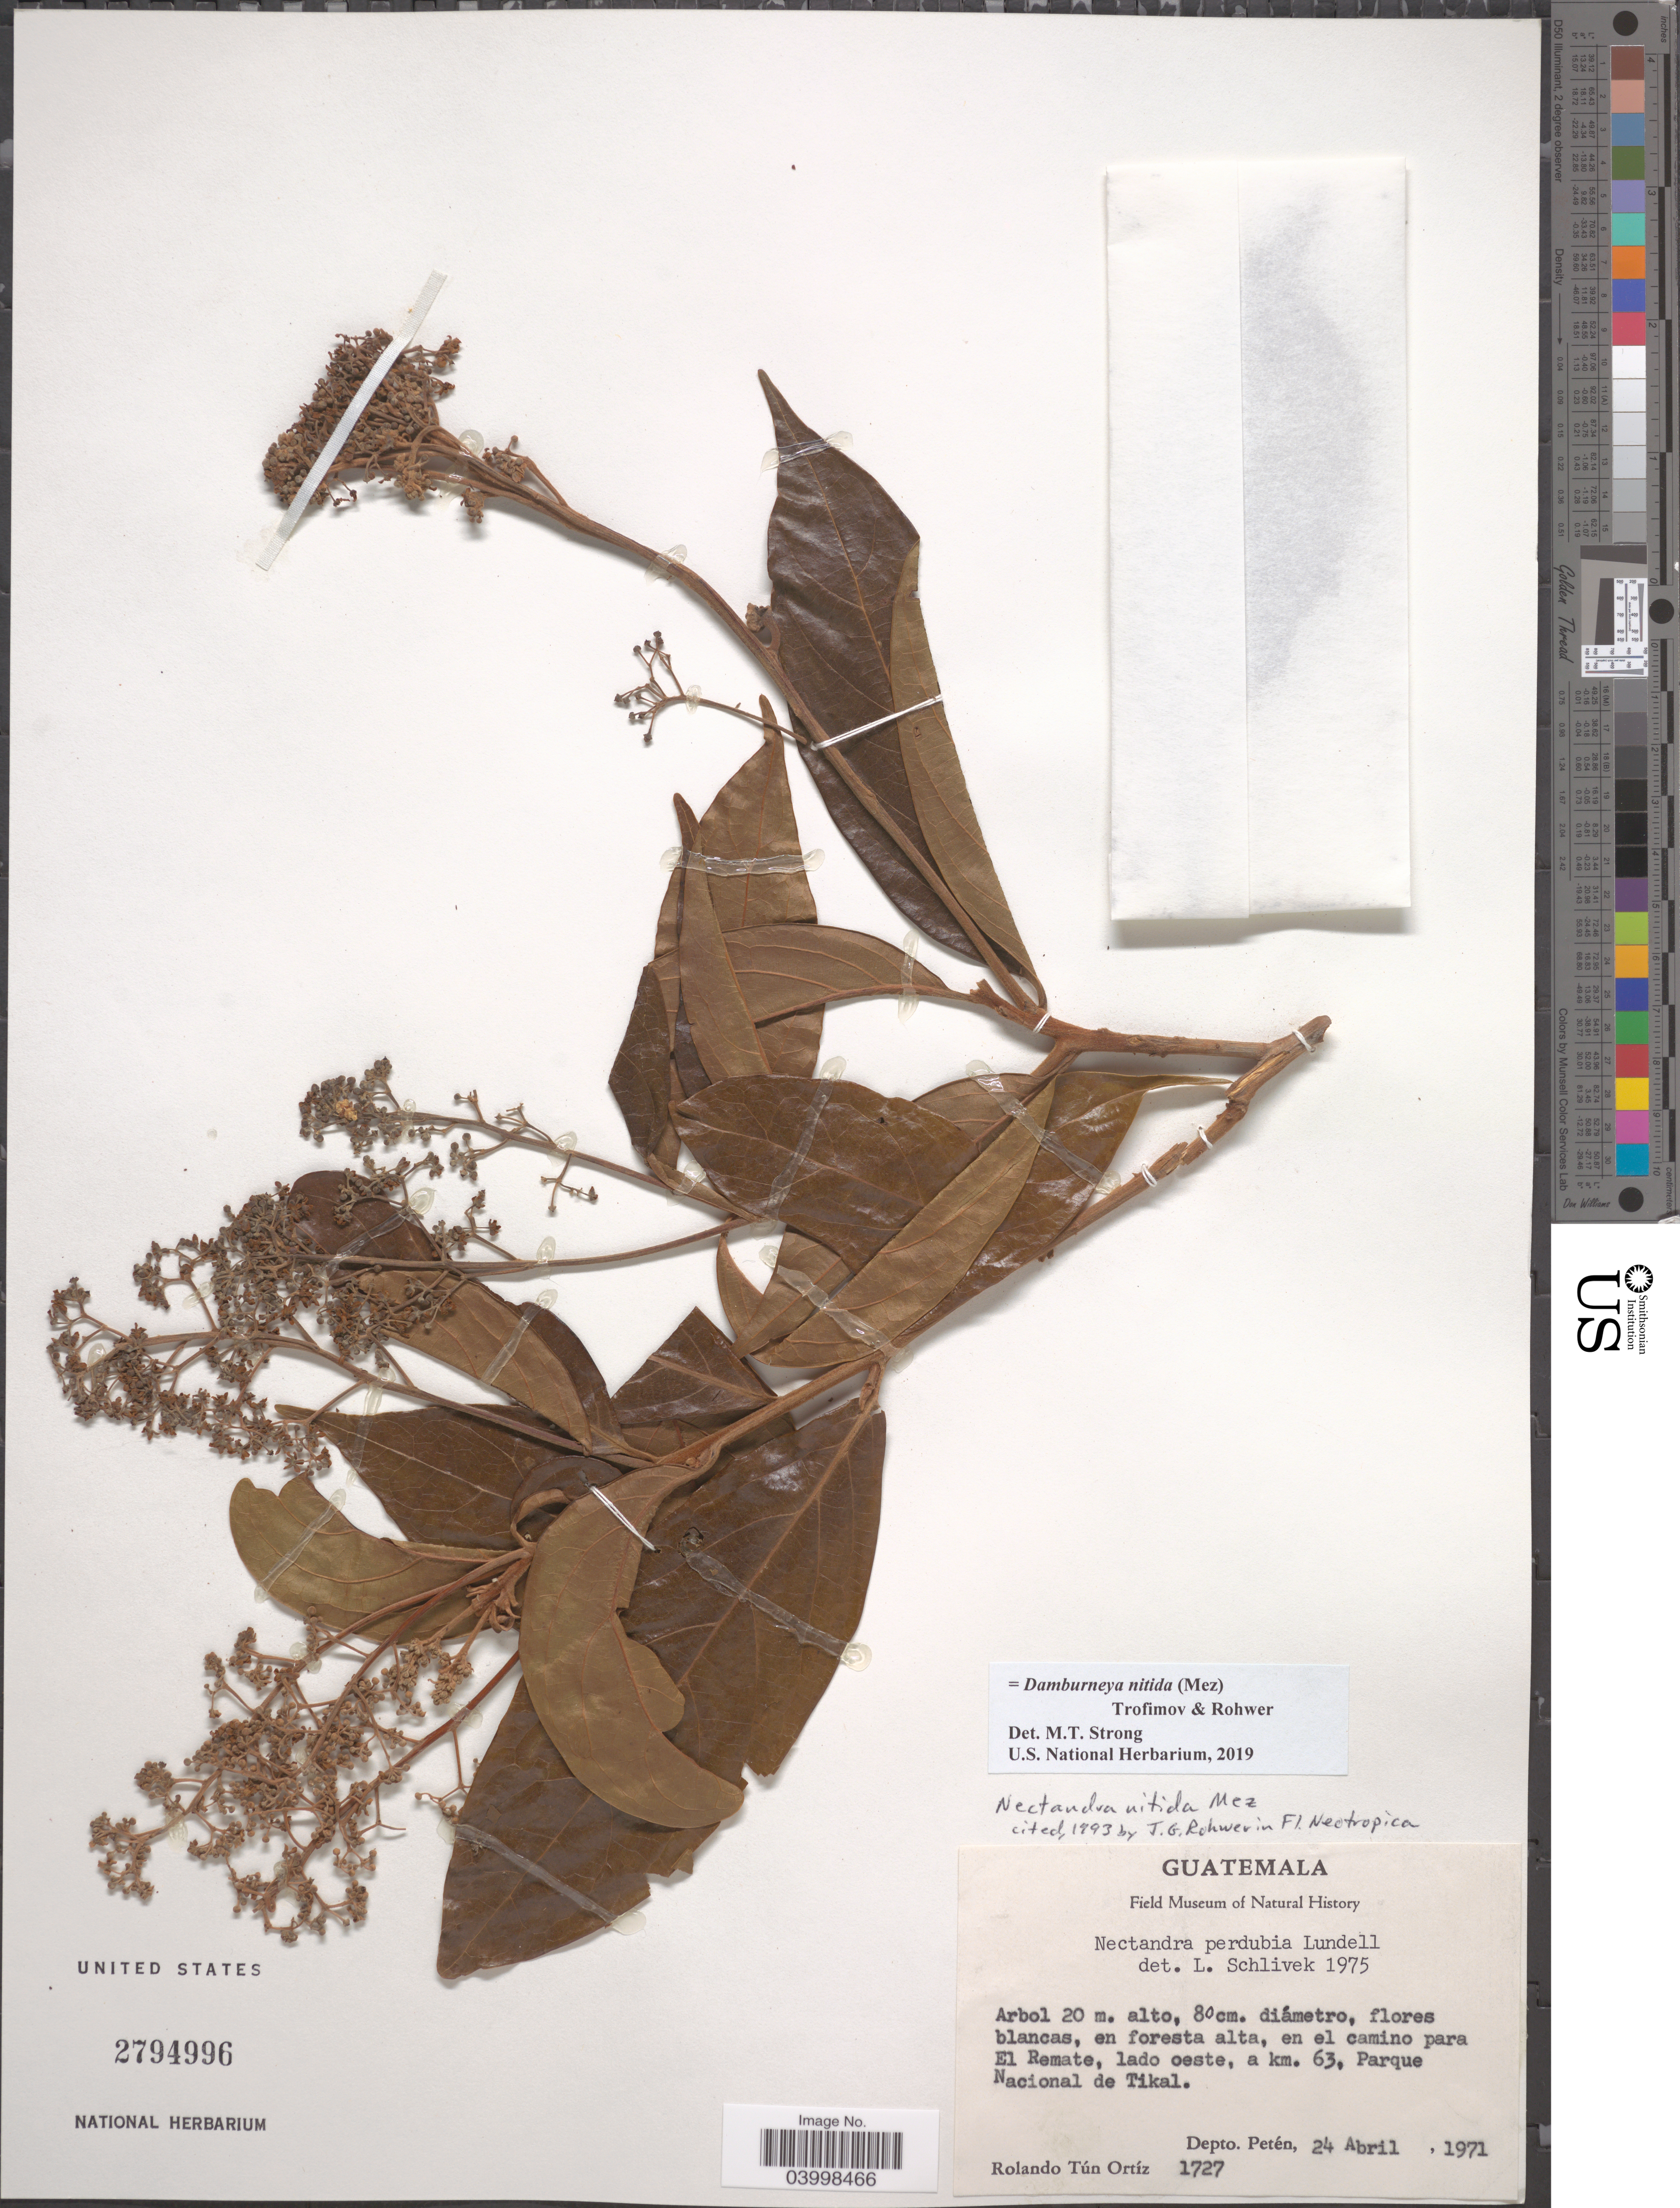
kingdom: Plantae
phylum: Tracheophyta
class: Magnoliopsida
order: Laurales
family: Lauraceae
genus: Damburneya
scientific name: Damburneya nitida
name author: (Mez) Trofimov & Rohwer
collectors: R. Tún Ortíz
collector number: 1727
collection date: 1971-04-24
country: Guatemala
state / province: El Peten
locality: En el camino para El Remate, lado oeste, a km. 63, Parque Nacional de Tikal. Depto. Petén.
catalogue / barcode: US 2794996